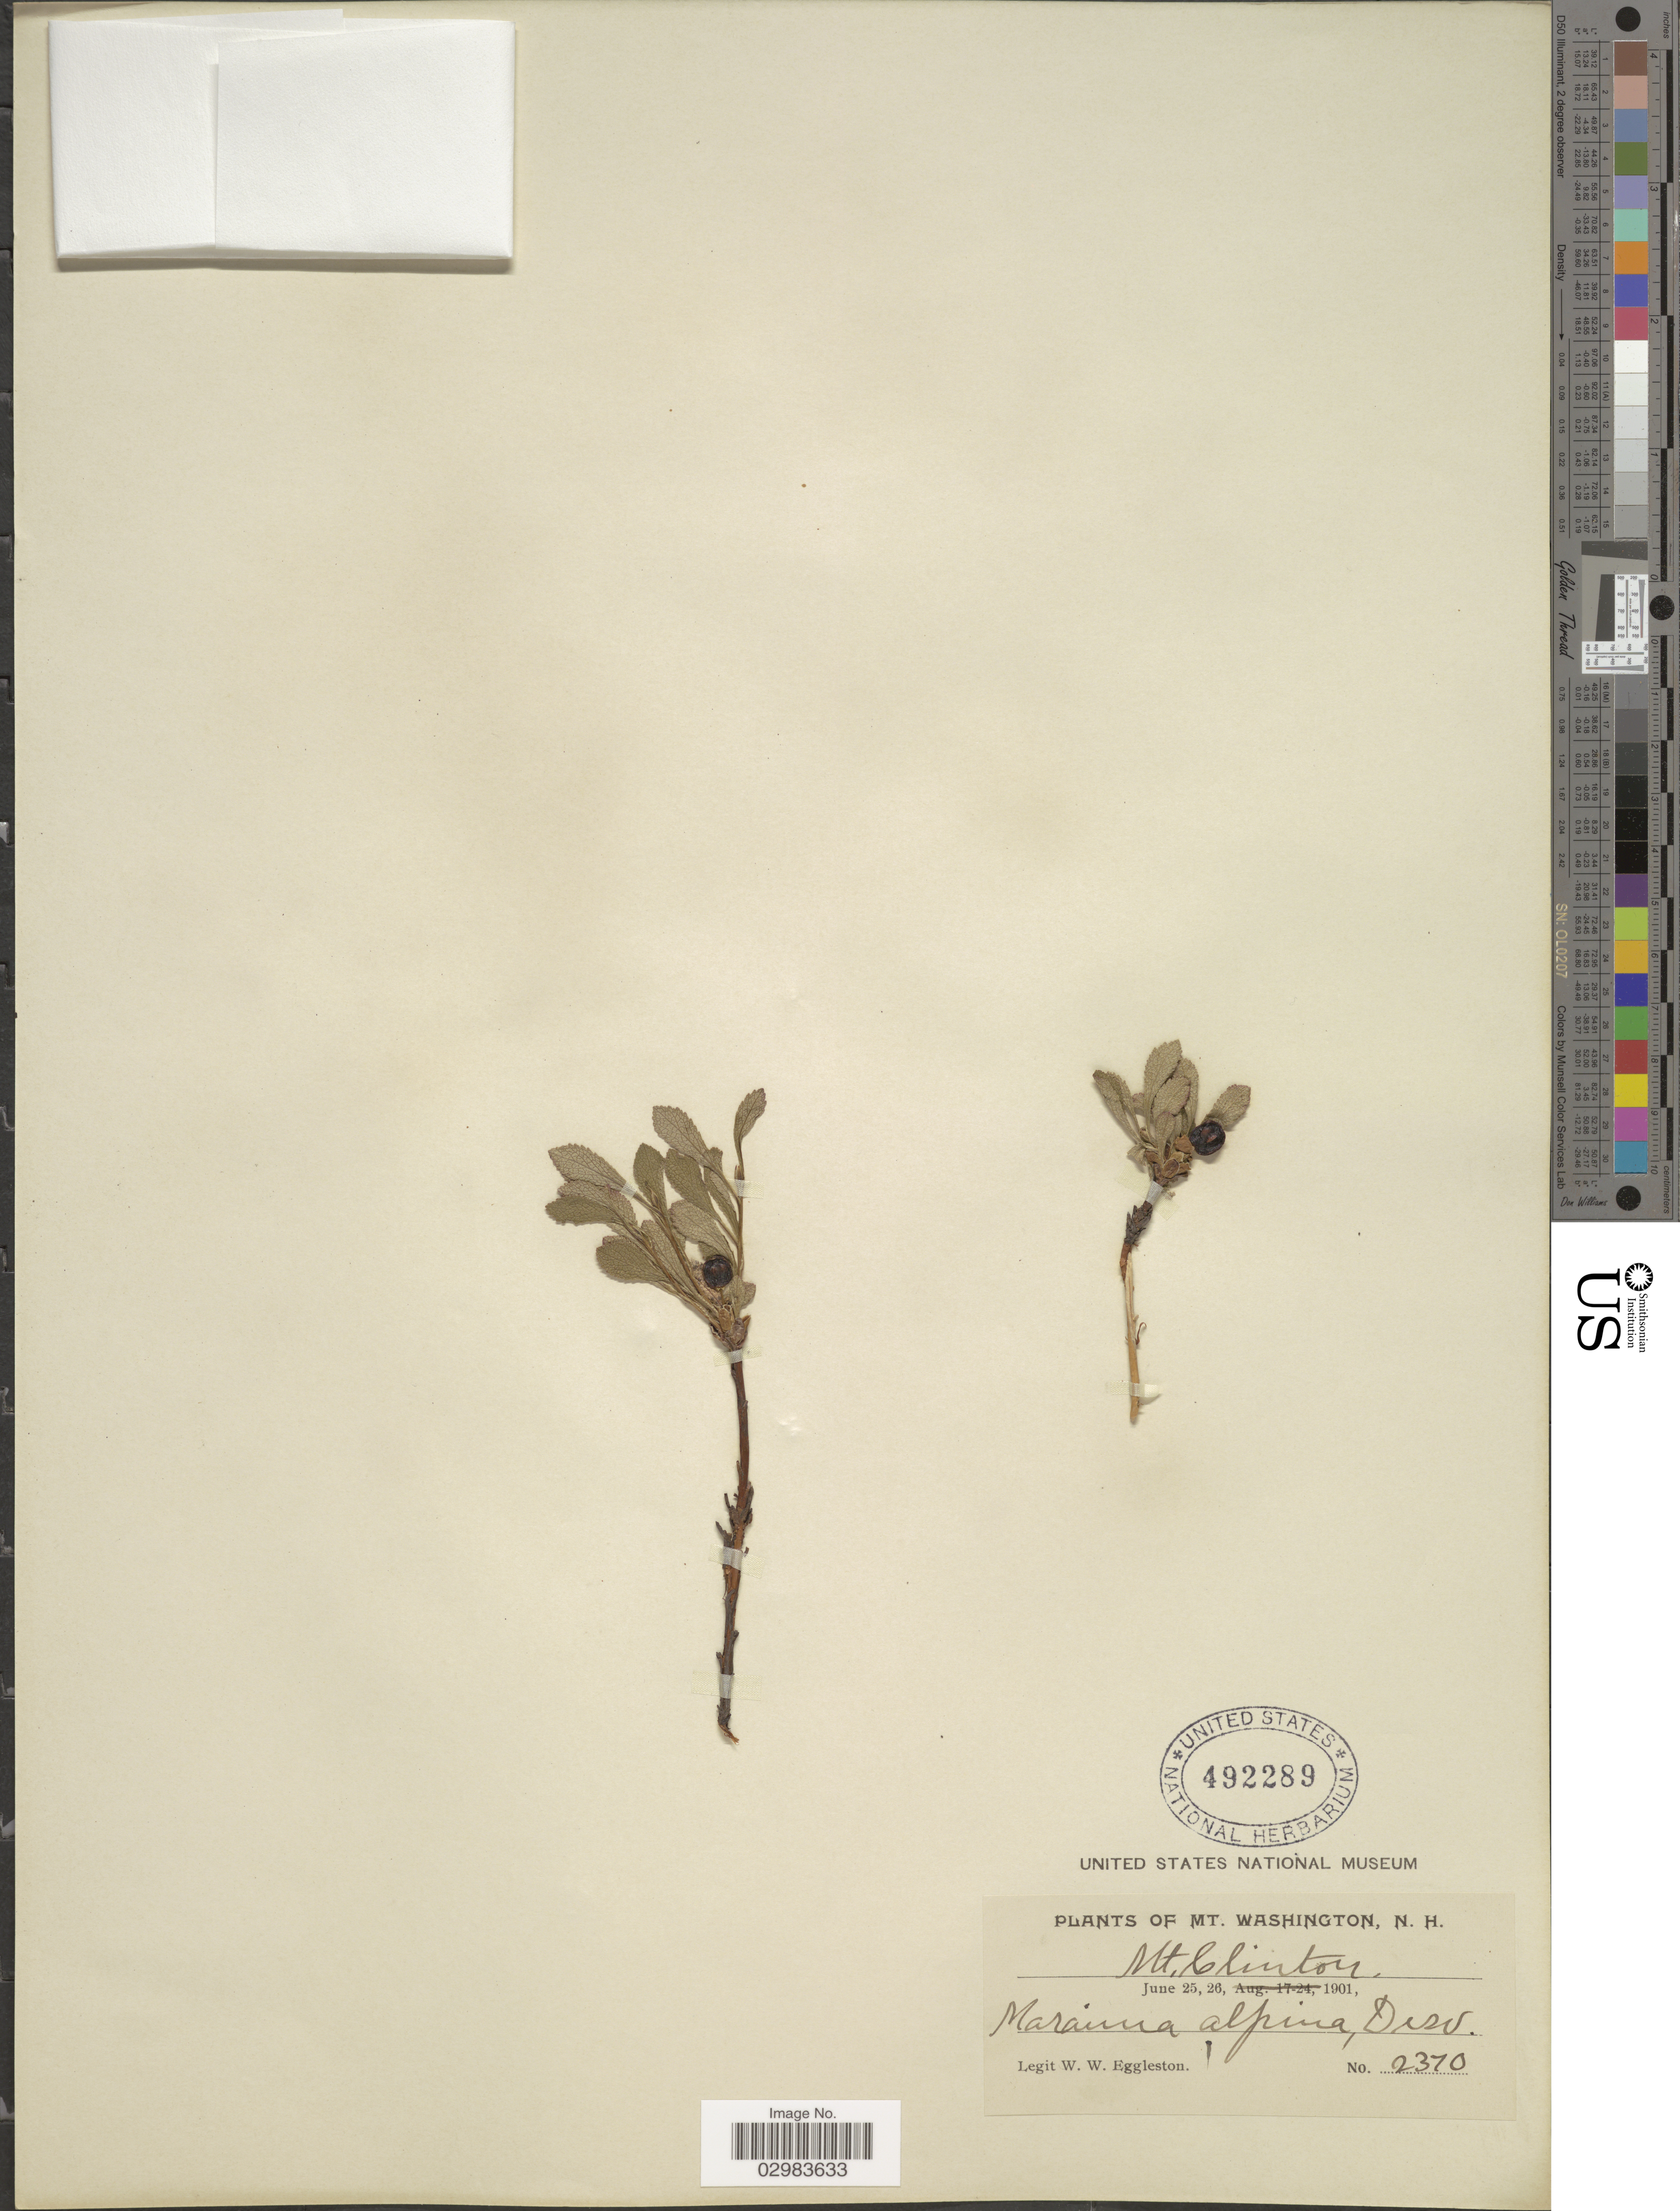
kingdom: Plantae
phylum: Tracheophyta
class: Magnoliopsida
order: Ericales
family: Ericaceae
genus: Arctostaphylos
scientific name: Arctostaphylos alpina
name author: (L.) Spreng.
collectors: W. W. Eggleston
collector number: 2370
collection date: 1901-06-25/1901-06-26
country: United States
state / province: New Hampshire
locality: Mt. Washington, Mt. Clinton.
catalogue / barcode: US 492289